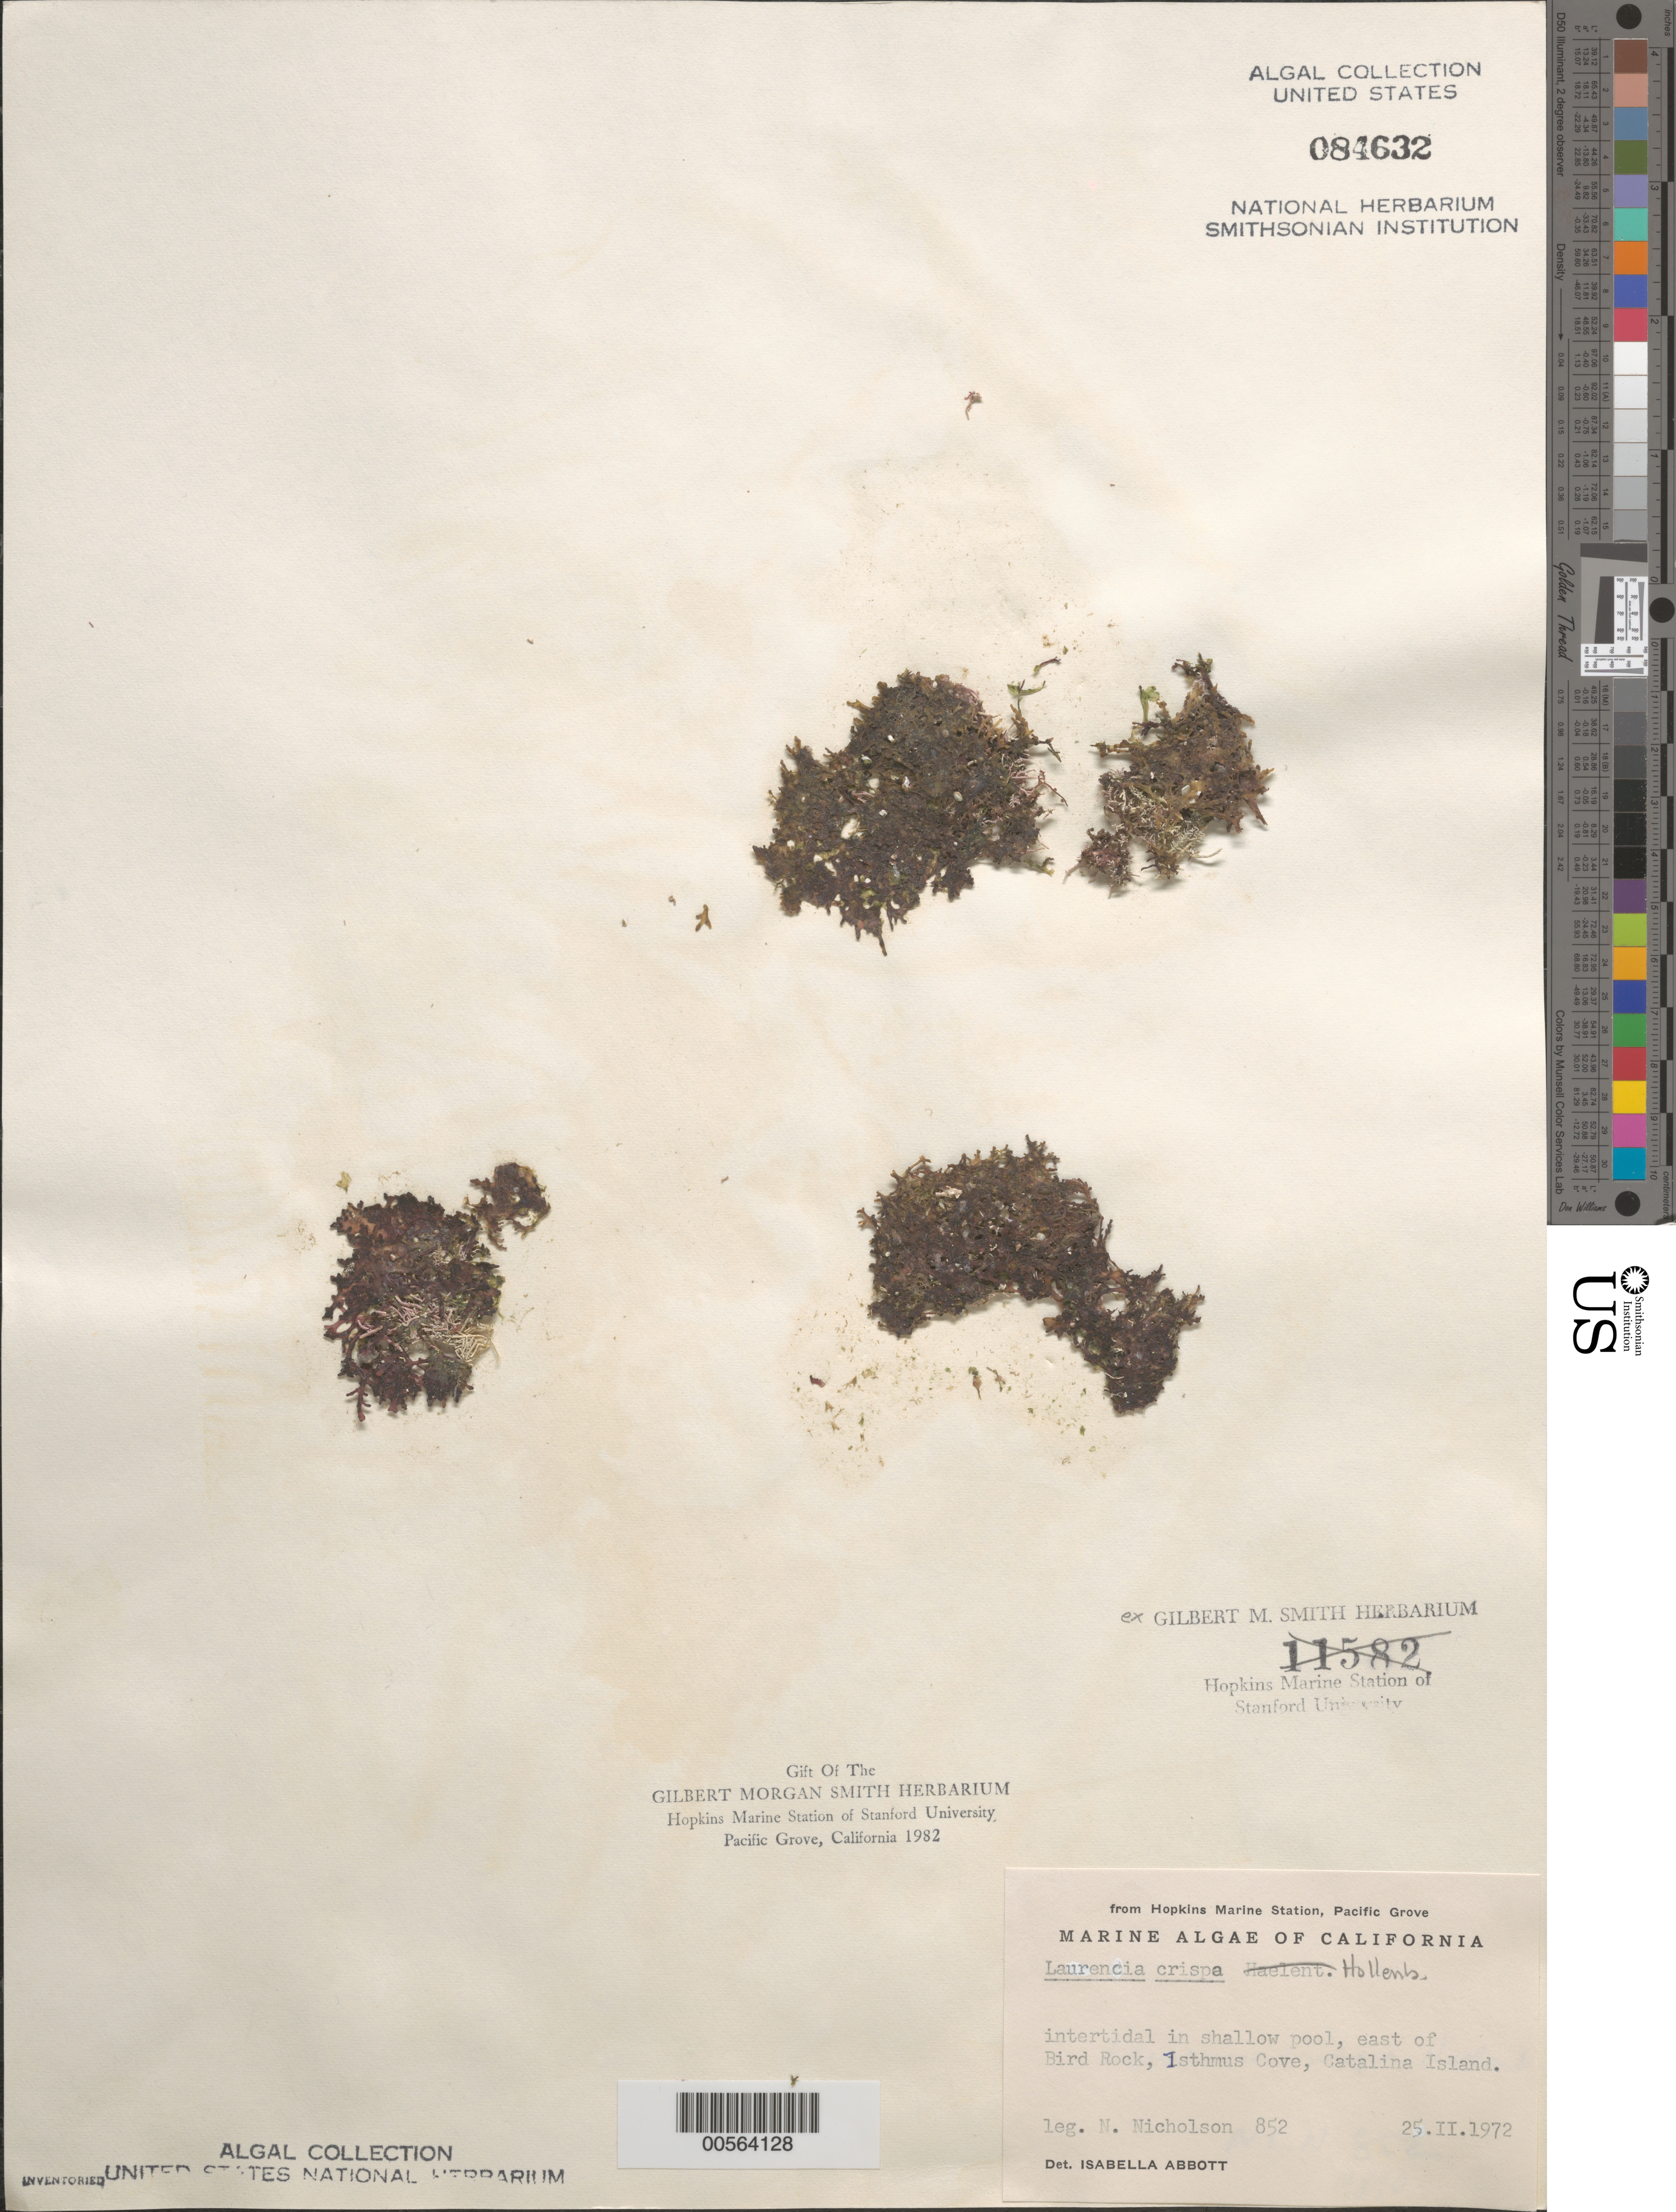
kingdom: Plantae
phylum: Rhodophyta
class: Florideophyceae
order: Ceramiales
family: Rhodomelaceae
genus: Osmundea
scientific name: Osmundea crispa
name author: (Hollenb.) K.W. Nam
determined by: Algae name updating Project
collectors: N. Nicholson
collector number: Nln 852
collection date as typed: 25 Feb 1972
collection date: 1972-02-25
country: United States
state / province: California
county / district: Los Angeles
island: Santa Catalina Island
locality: Isthmus Cove, east of Bird Rock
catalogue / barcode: US 84632